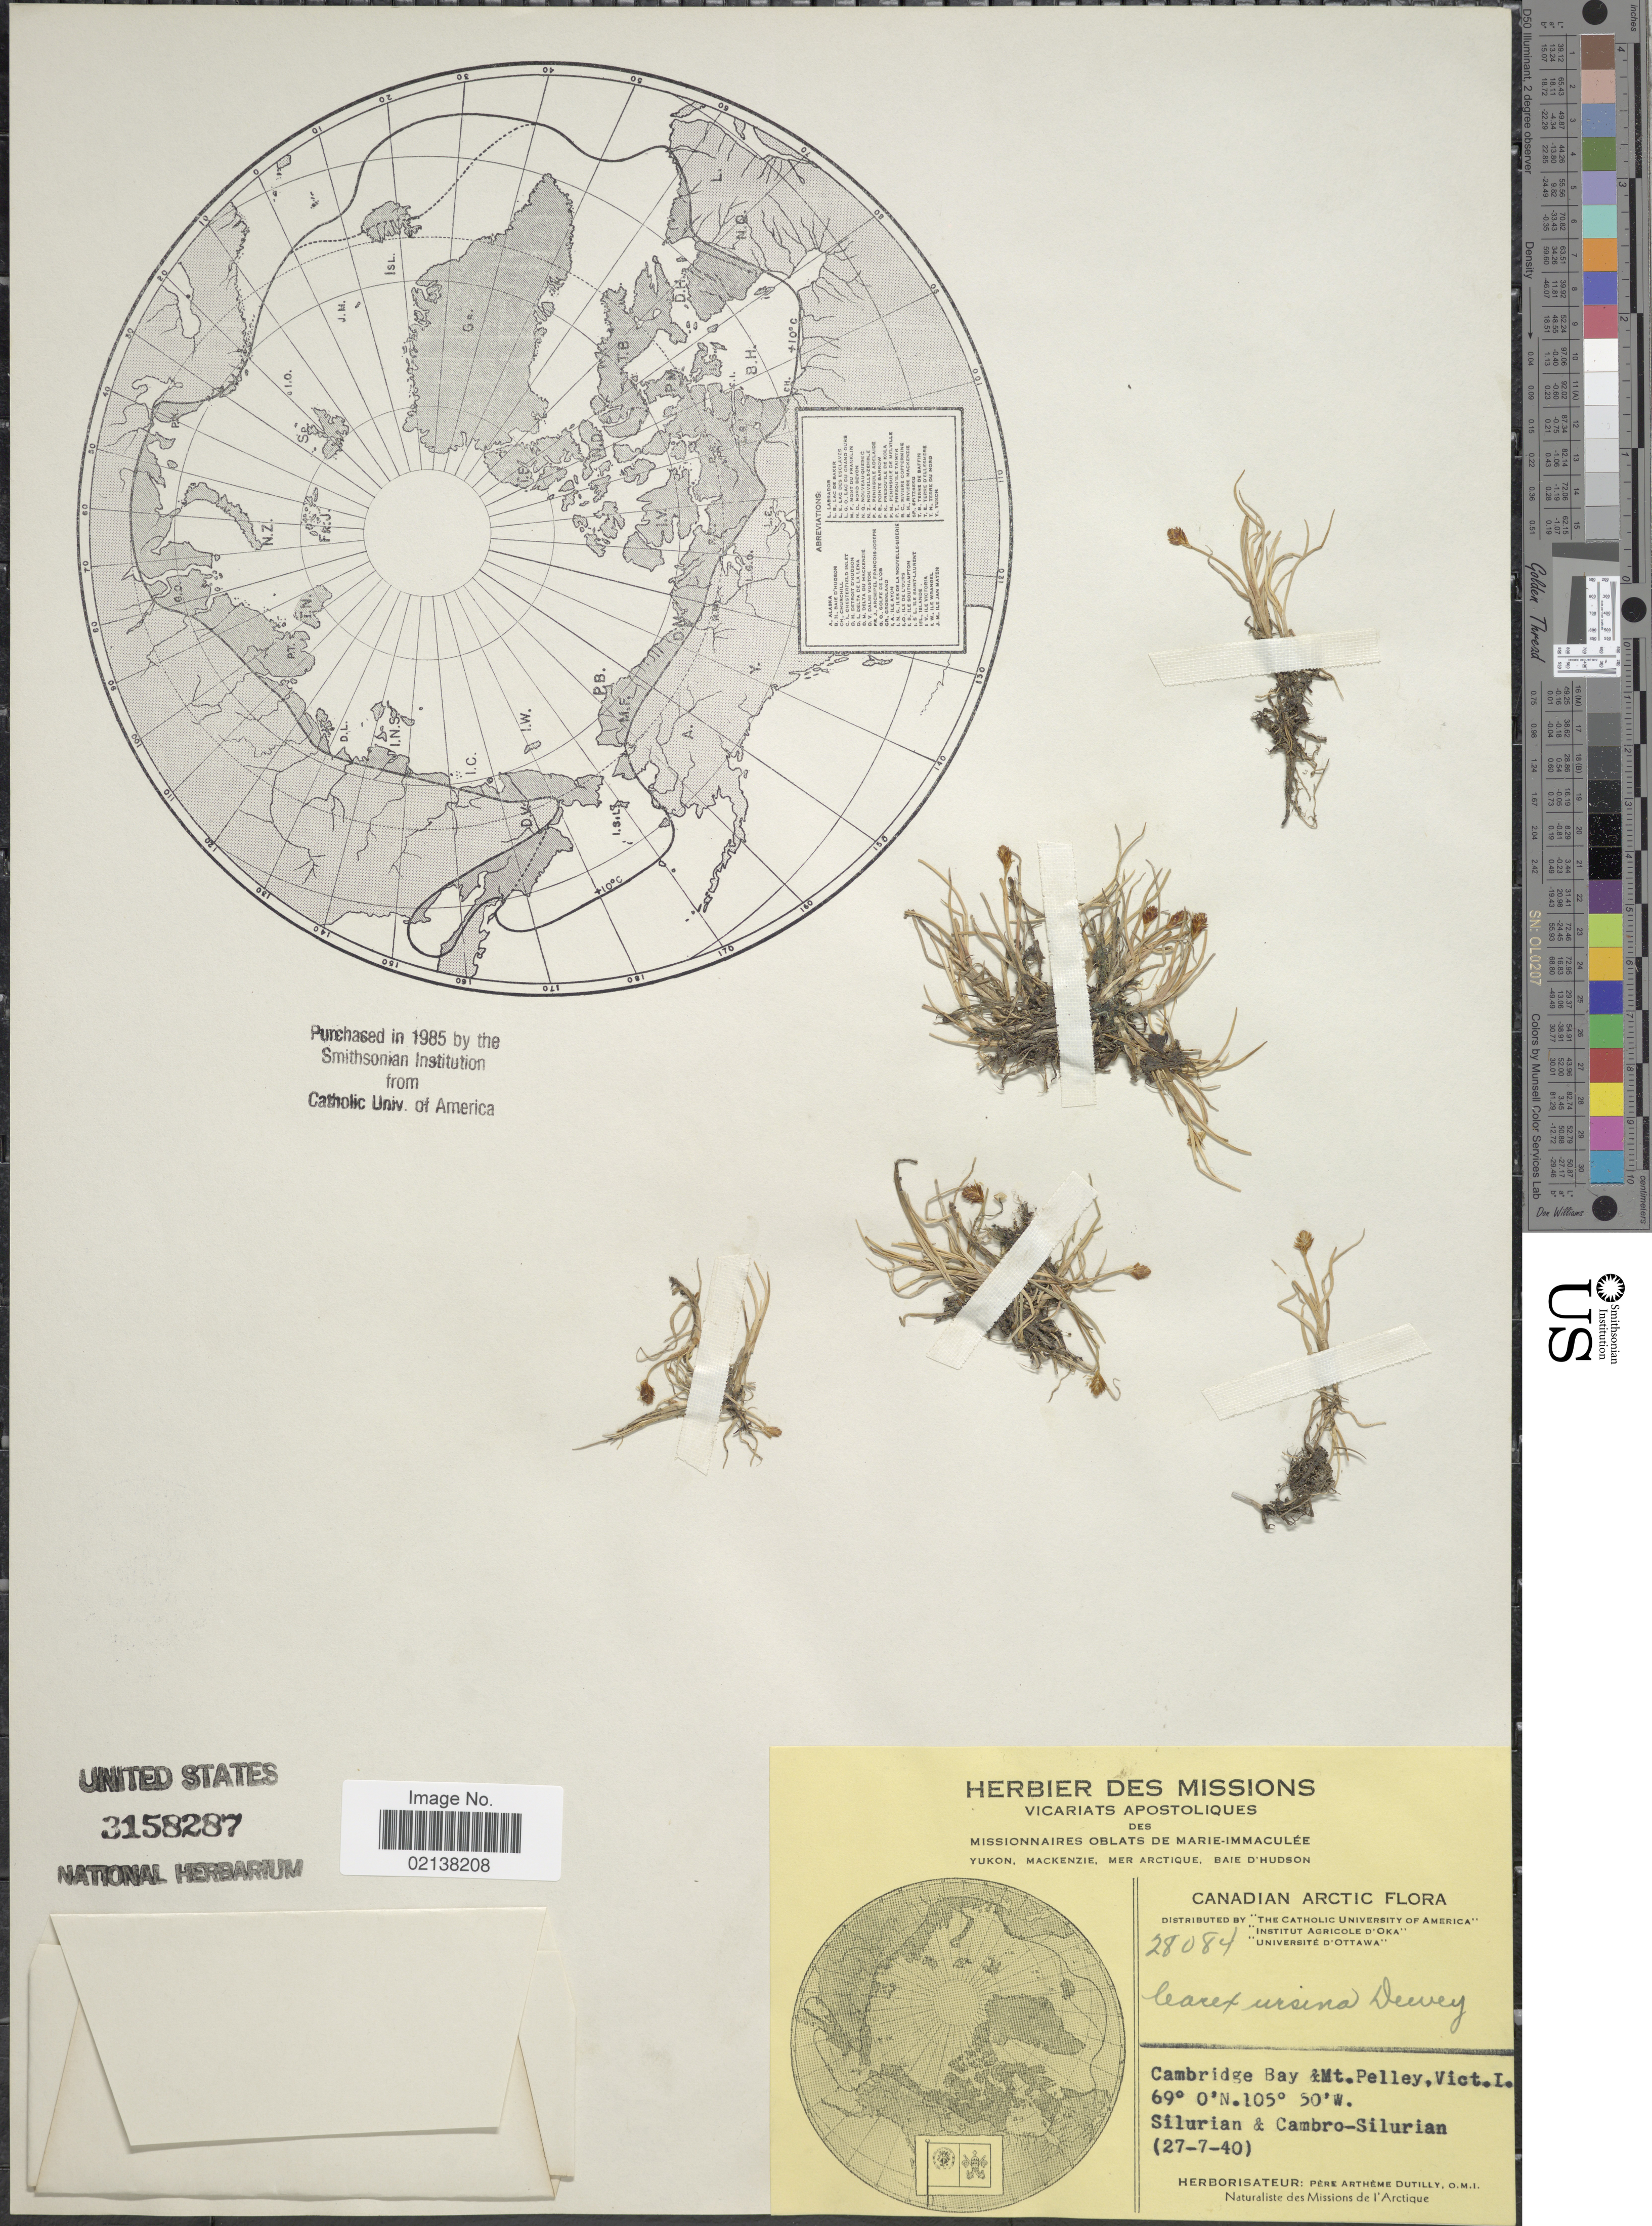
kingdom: Plantae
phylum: Tracheophyta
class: Liliopsida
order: Poales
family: Cyperaceae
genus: Carex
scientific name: Carex ursina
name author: Dewey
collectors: A. Dutilly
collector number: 28084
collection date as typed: Transcribed d/m/y: 27/7/40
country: Canada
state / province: Nunavut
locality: Canadian Arctic. Cambridge Bay & Mt. Pelley, Vict.I.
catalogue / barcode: US 3158287